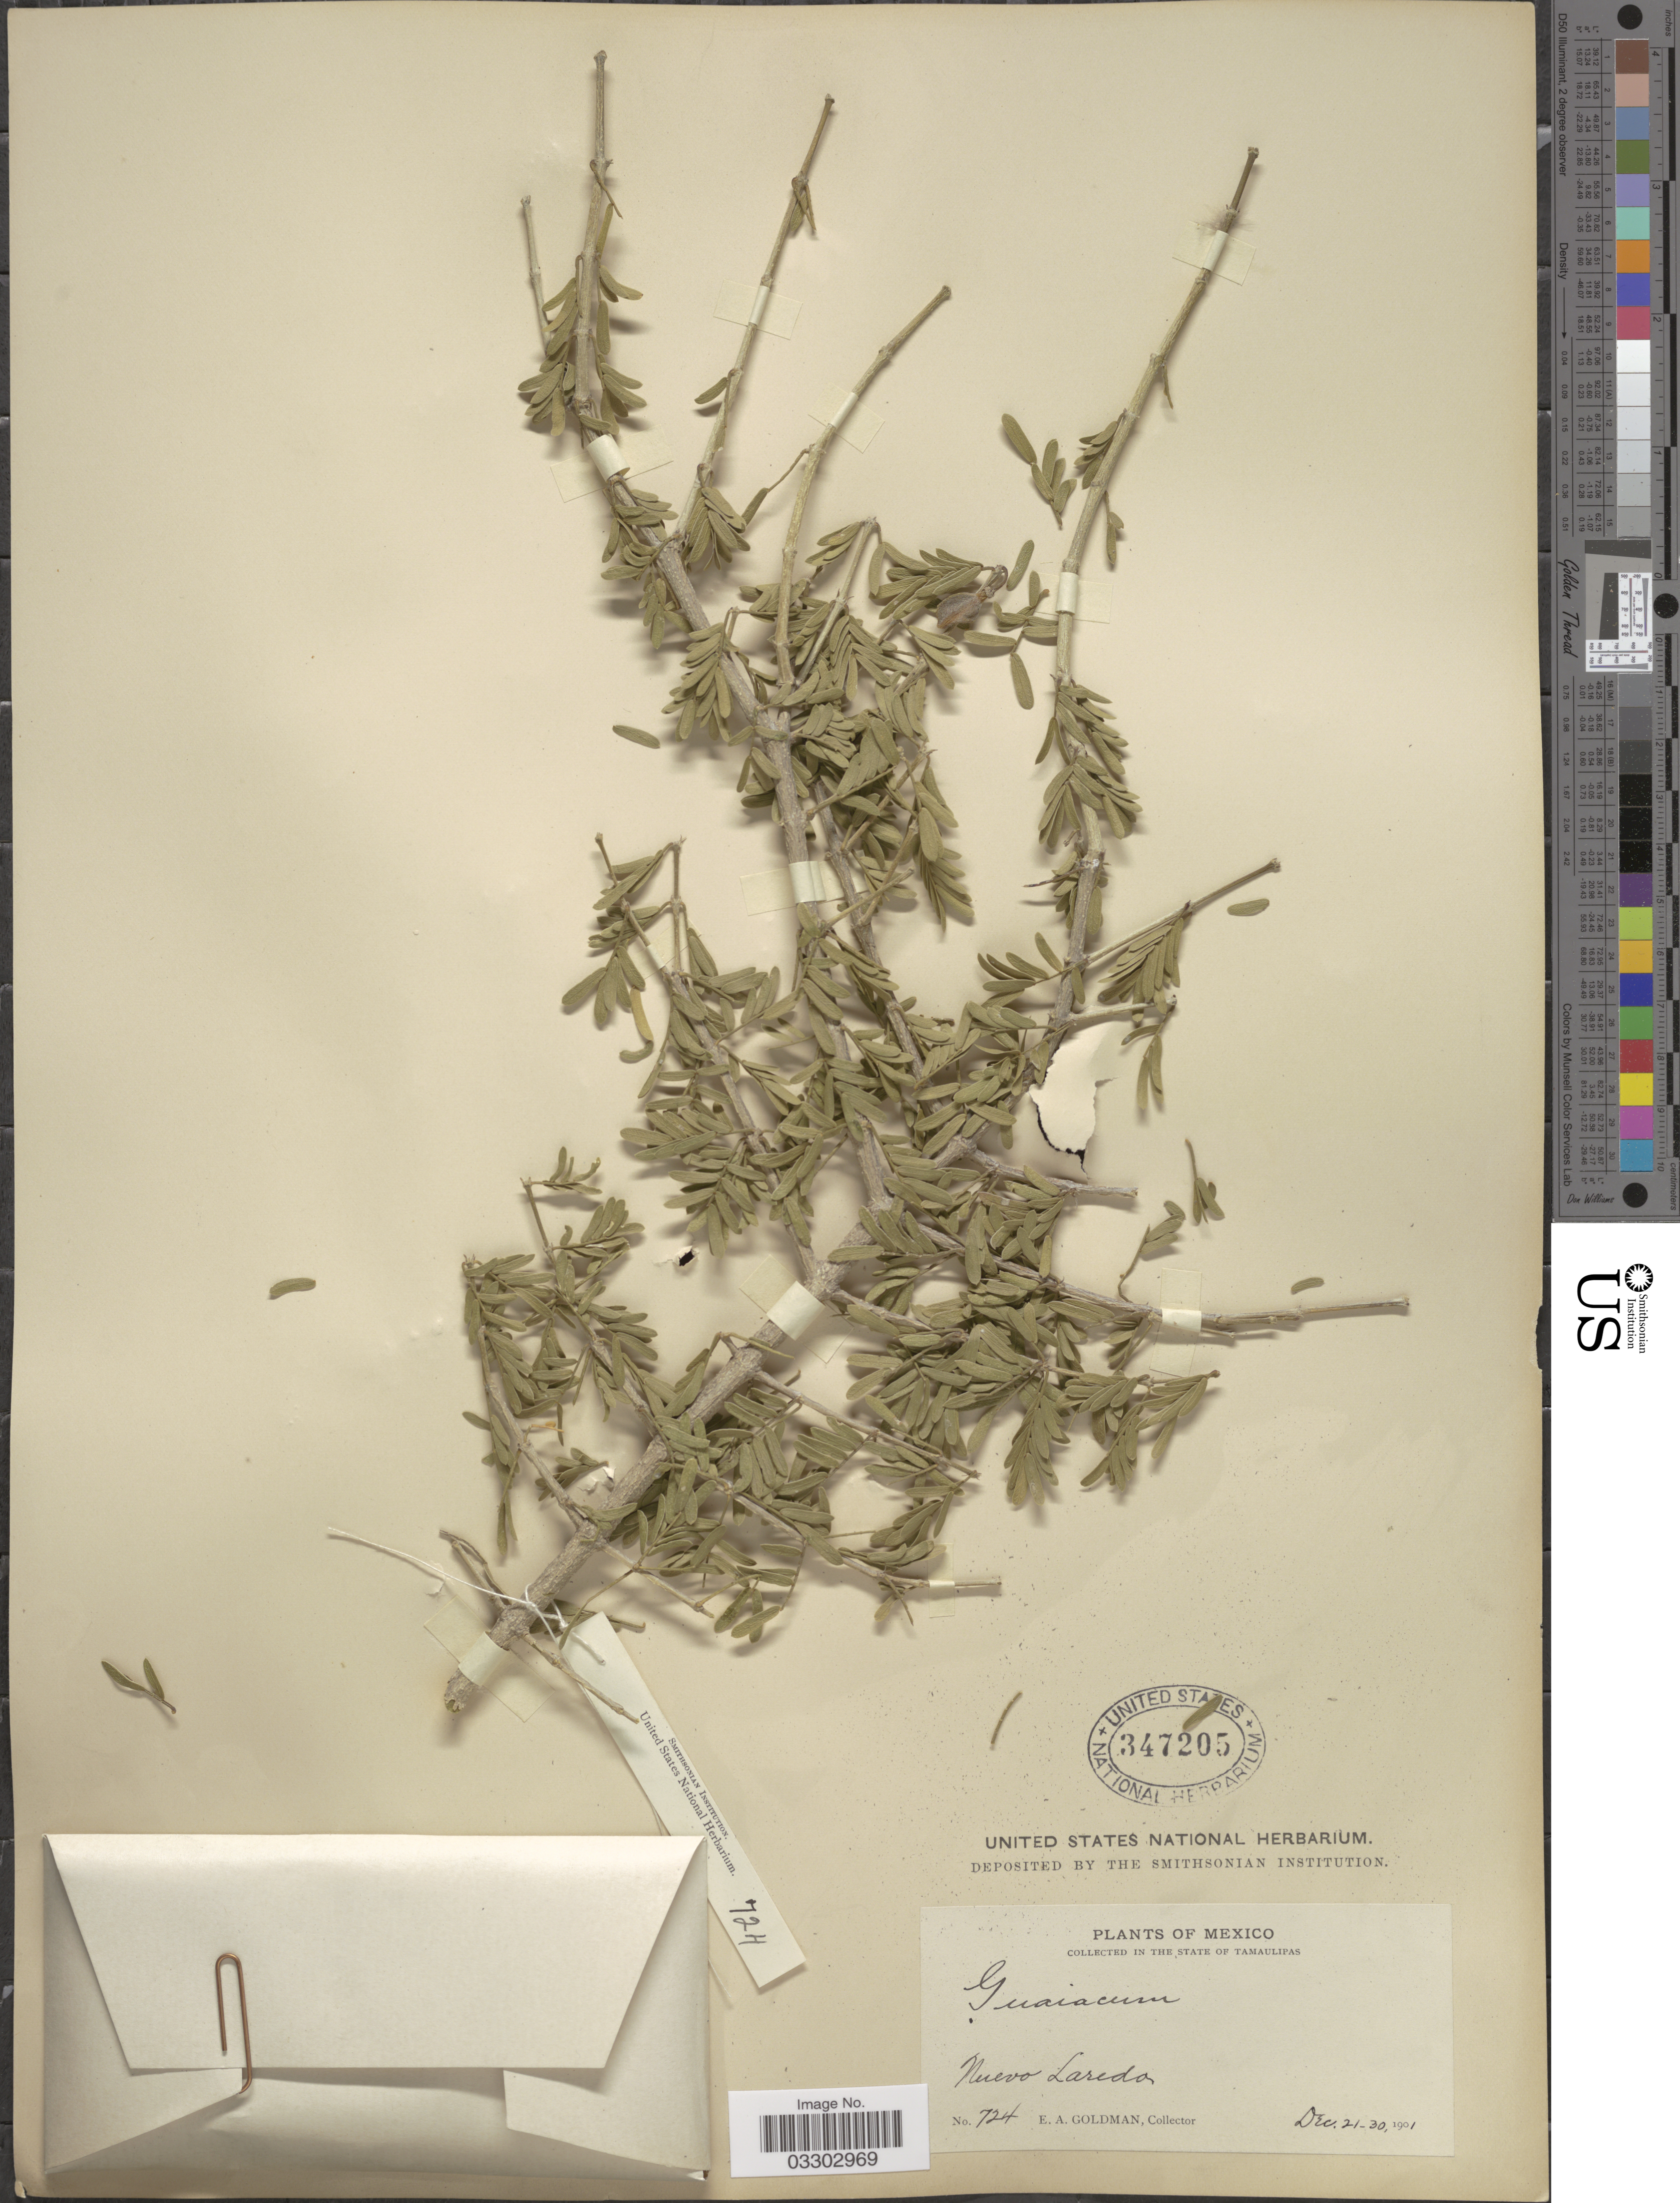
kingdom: Plantae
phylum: Tracheophyta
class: Magnoliopsida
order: Zygophyllales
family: Zygophyllaceae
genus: Guaiacum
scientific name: Guaiacum angustifolium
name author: Engelm.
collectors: E. A. Goldman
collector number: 724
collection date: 1901-12-21/1901-12-30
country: Mexico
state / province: Tamaulipas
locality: Nuevo Laredo.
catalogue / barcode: US 347205